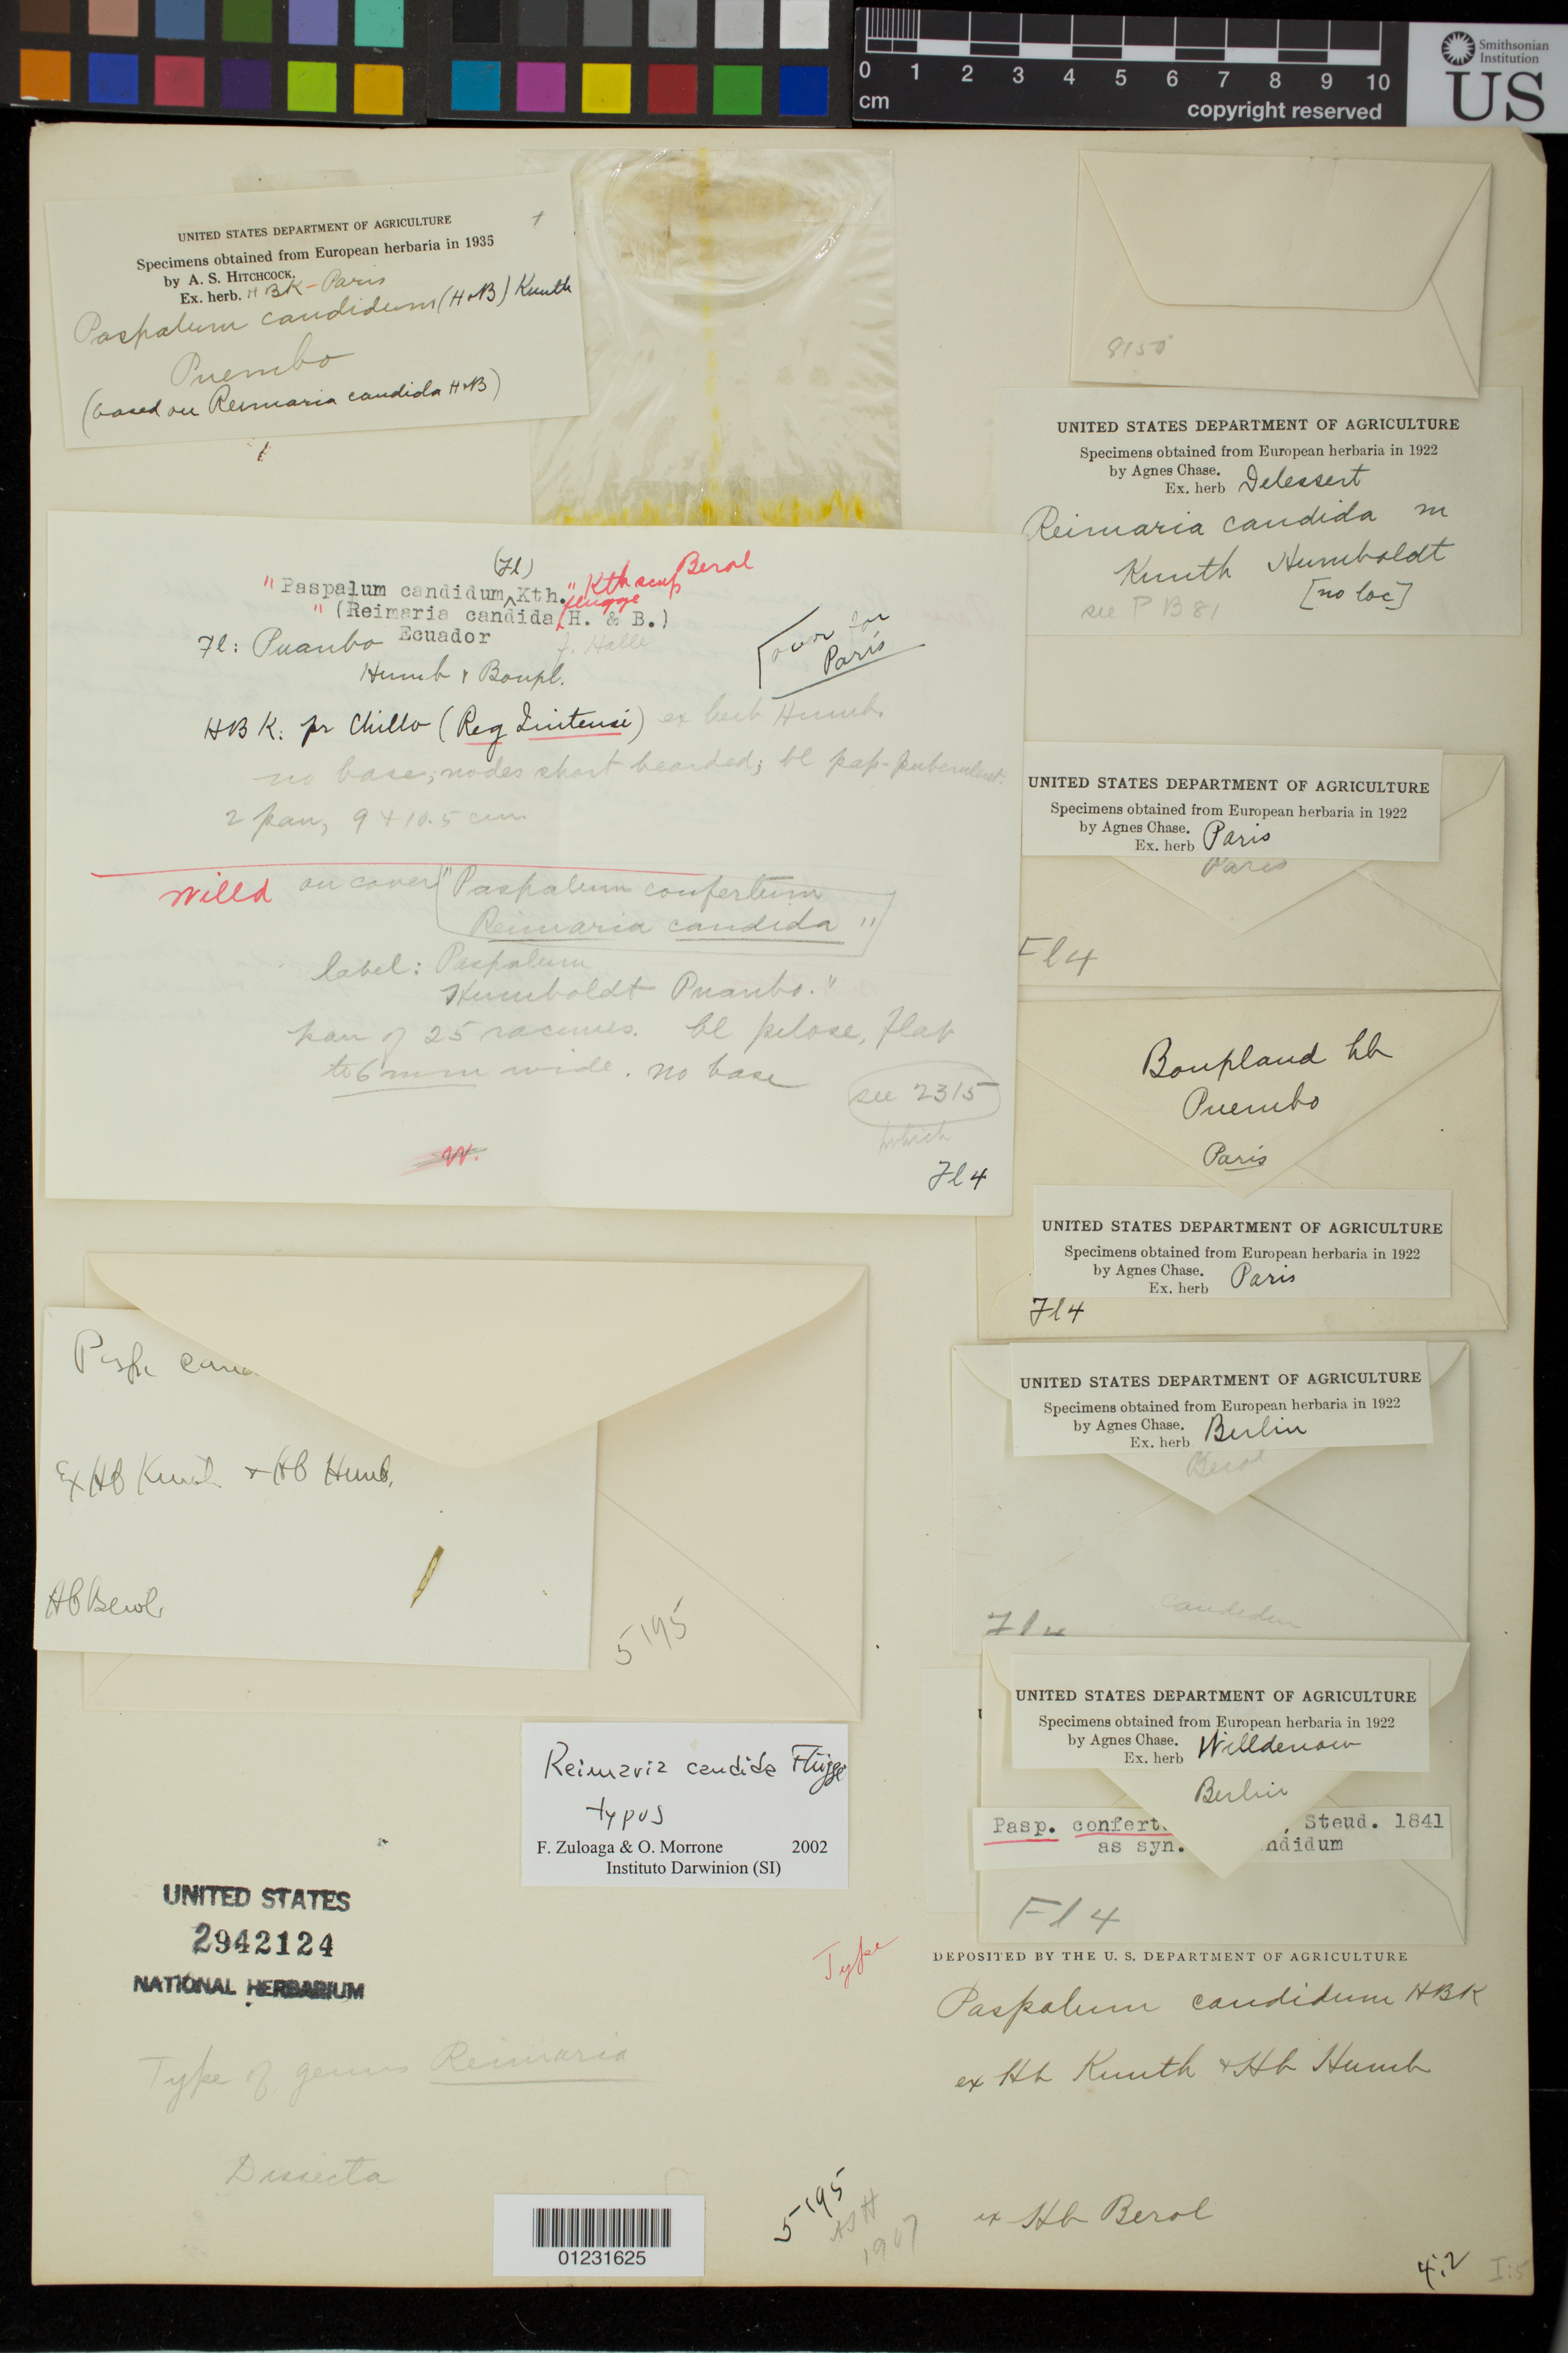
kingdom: Plantae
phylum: Tracheophyta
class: Liliopsida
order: Poales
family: Poaceae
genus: Reimaria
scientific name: Reimaria candida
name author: Humb. & Bonpl. ex Flüggé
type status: Isotype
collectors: F. W. Humboldt & A. J. A. Bonpland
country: Ecuador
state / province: Pichincha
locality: Puembo.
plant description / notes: Fragmentary material of type specimen ex herb Paris, Delessert, Berlin and Willdenow.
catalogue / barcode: US 2942124